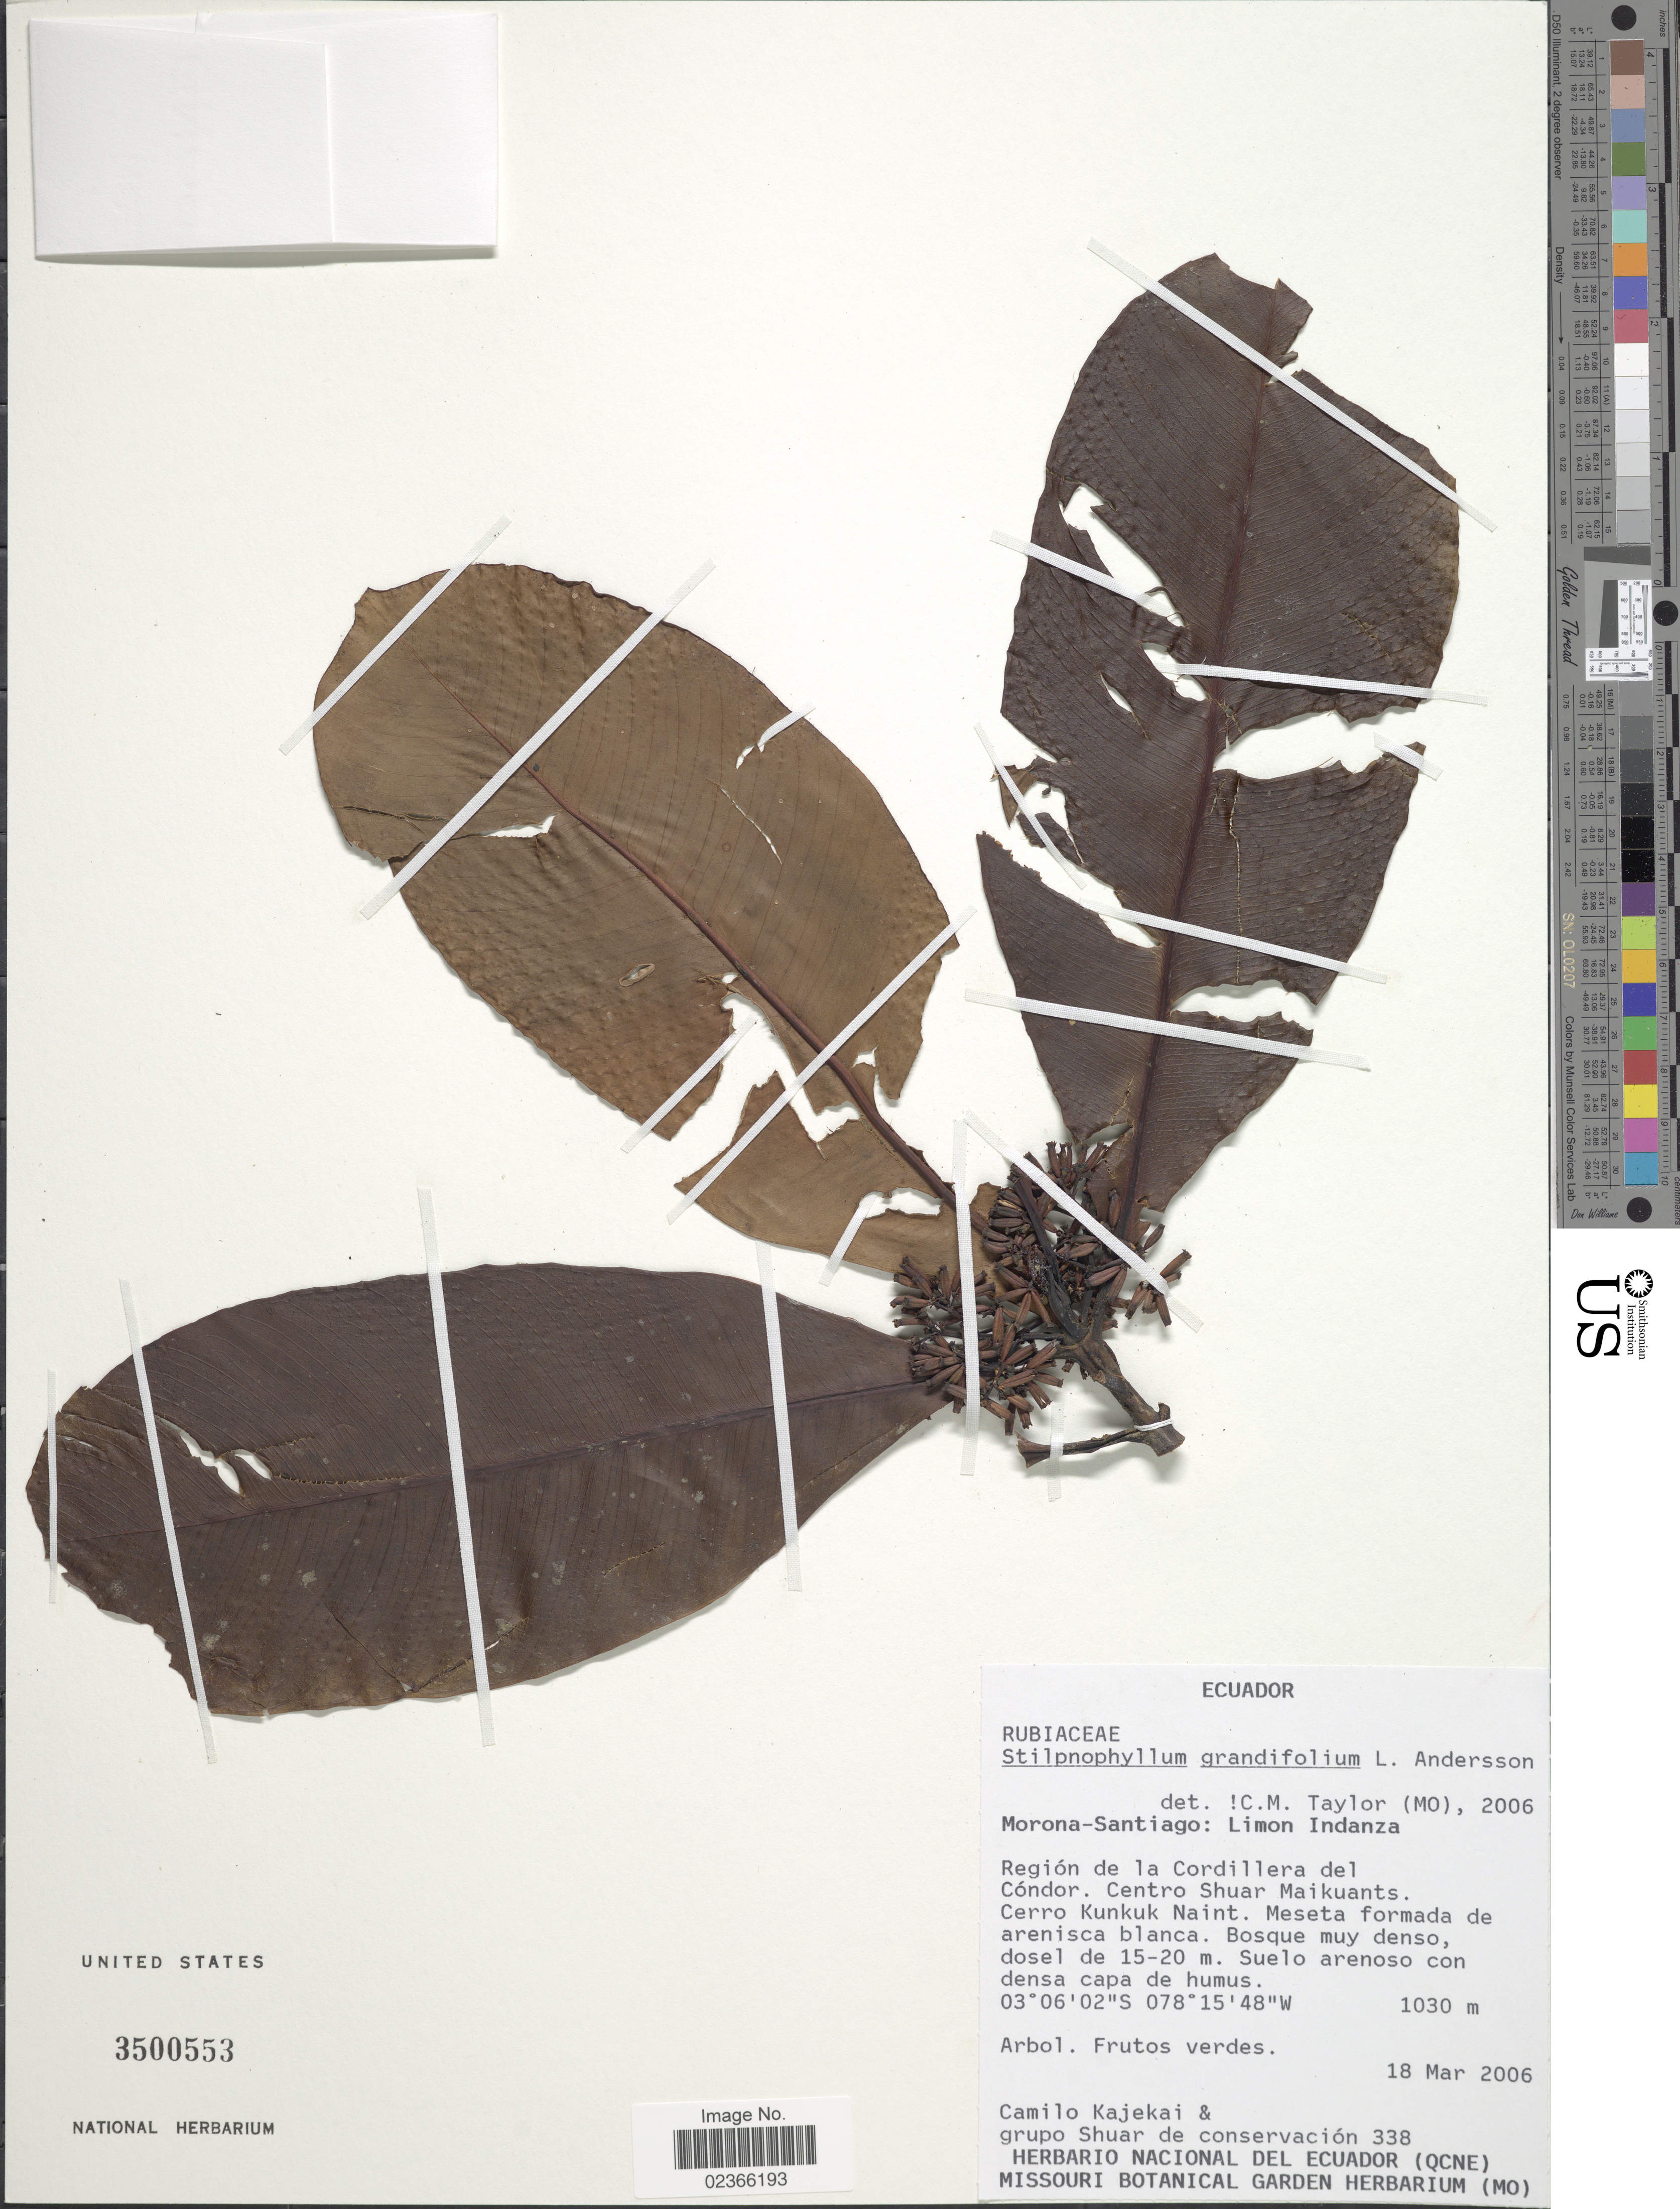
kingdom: Plantae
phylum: Tracheophyta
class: Magnoliopsida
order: Gentianales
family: Rubiaceae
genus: Stilpnophyllum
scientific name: Stilpnophyllum grandifolium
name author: L. Andersson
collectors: C. Kajekai & Grupo Shuar de conservación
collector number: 338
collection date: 2006-03-18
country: Ecuador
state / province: Morona-Santiago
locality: Morona-Santiago: Limon Indanza, Region de la Cordillera del Condor. Centro Shuar Maikuants. Cerro Kunkuk Naint.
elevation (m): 1030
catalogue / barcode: US 3500553